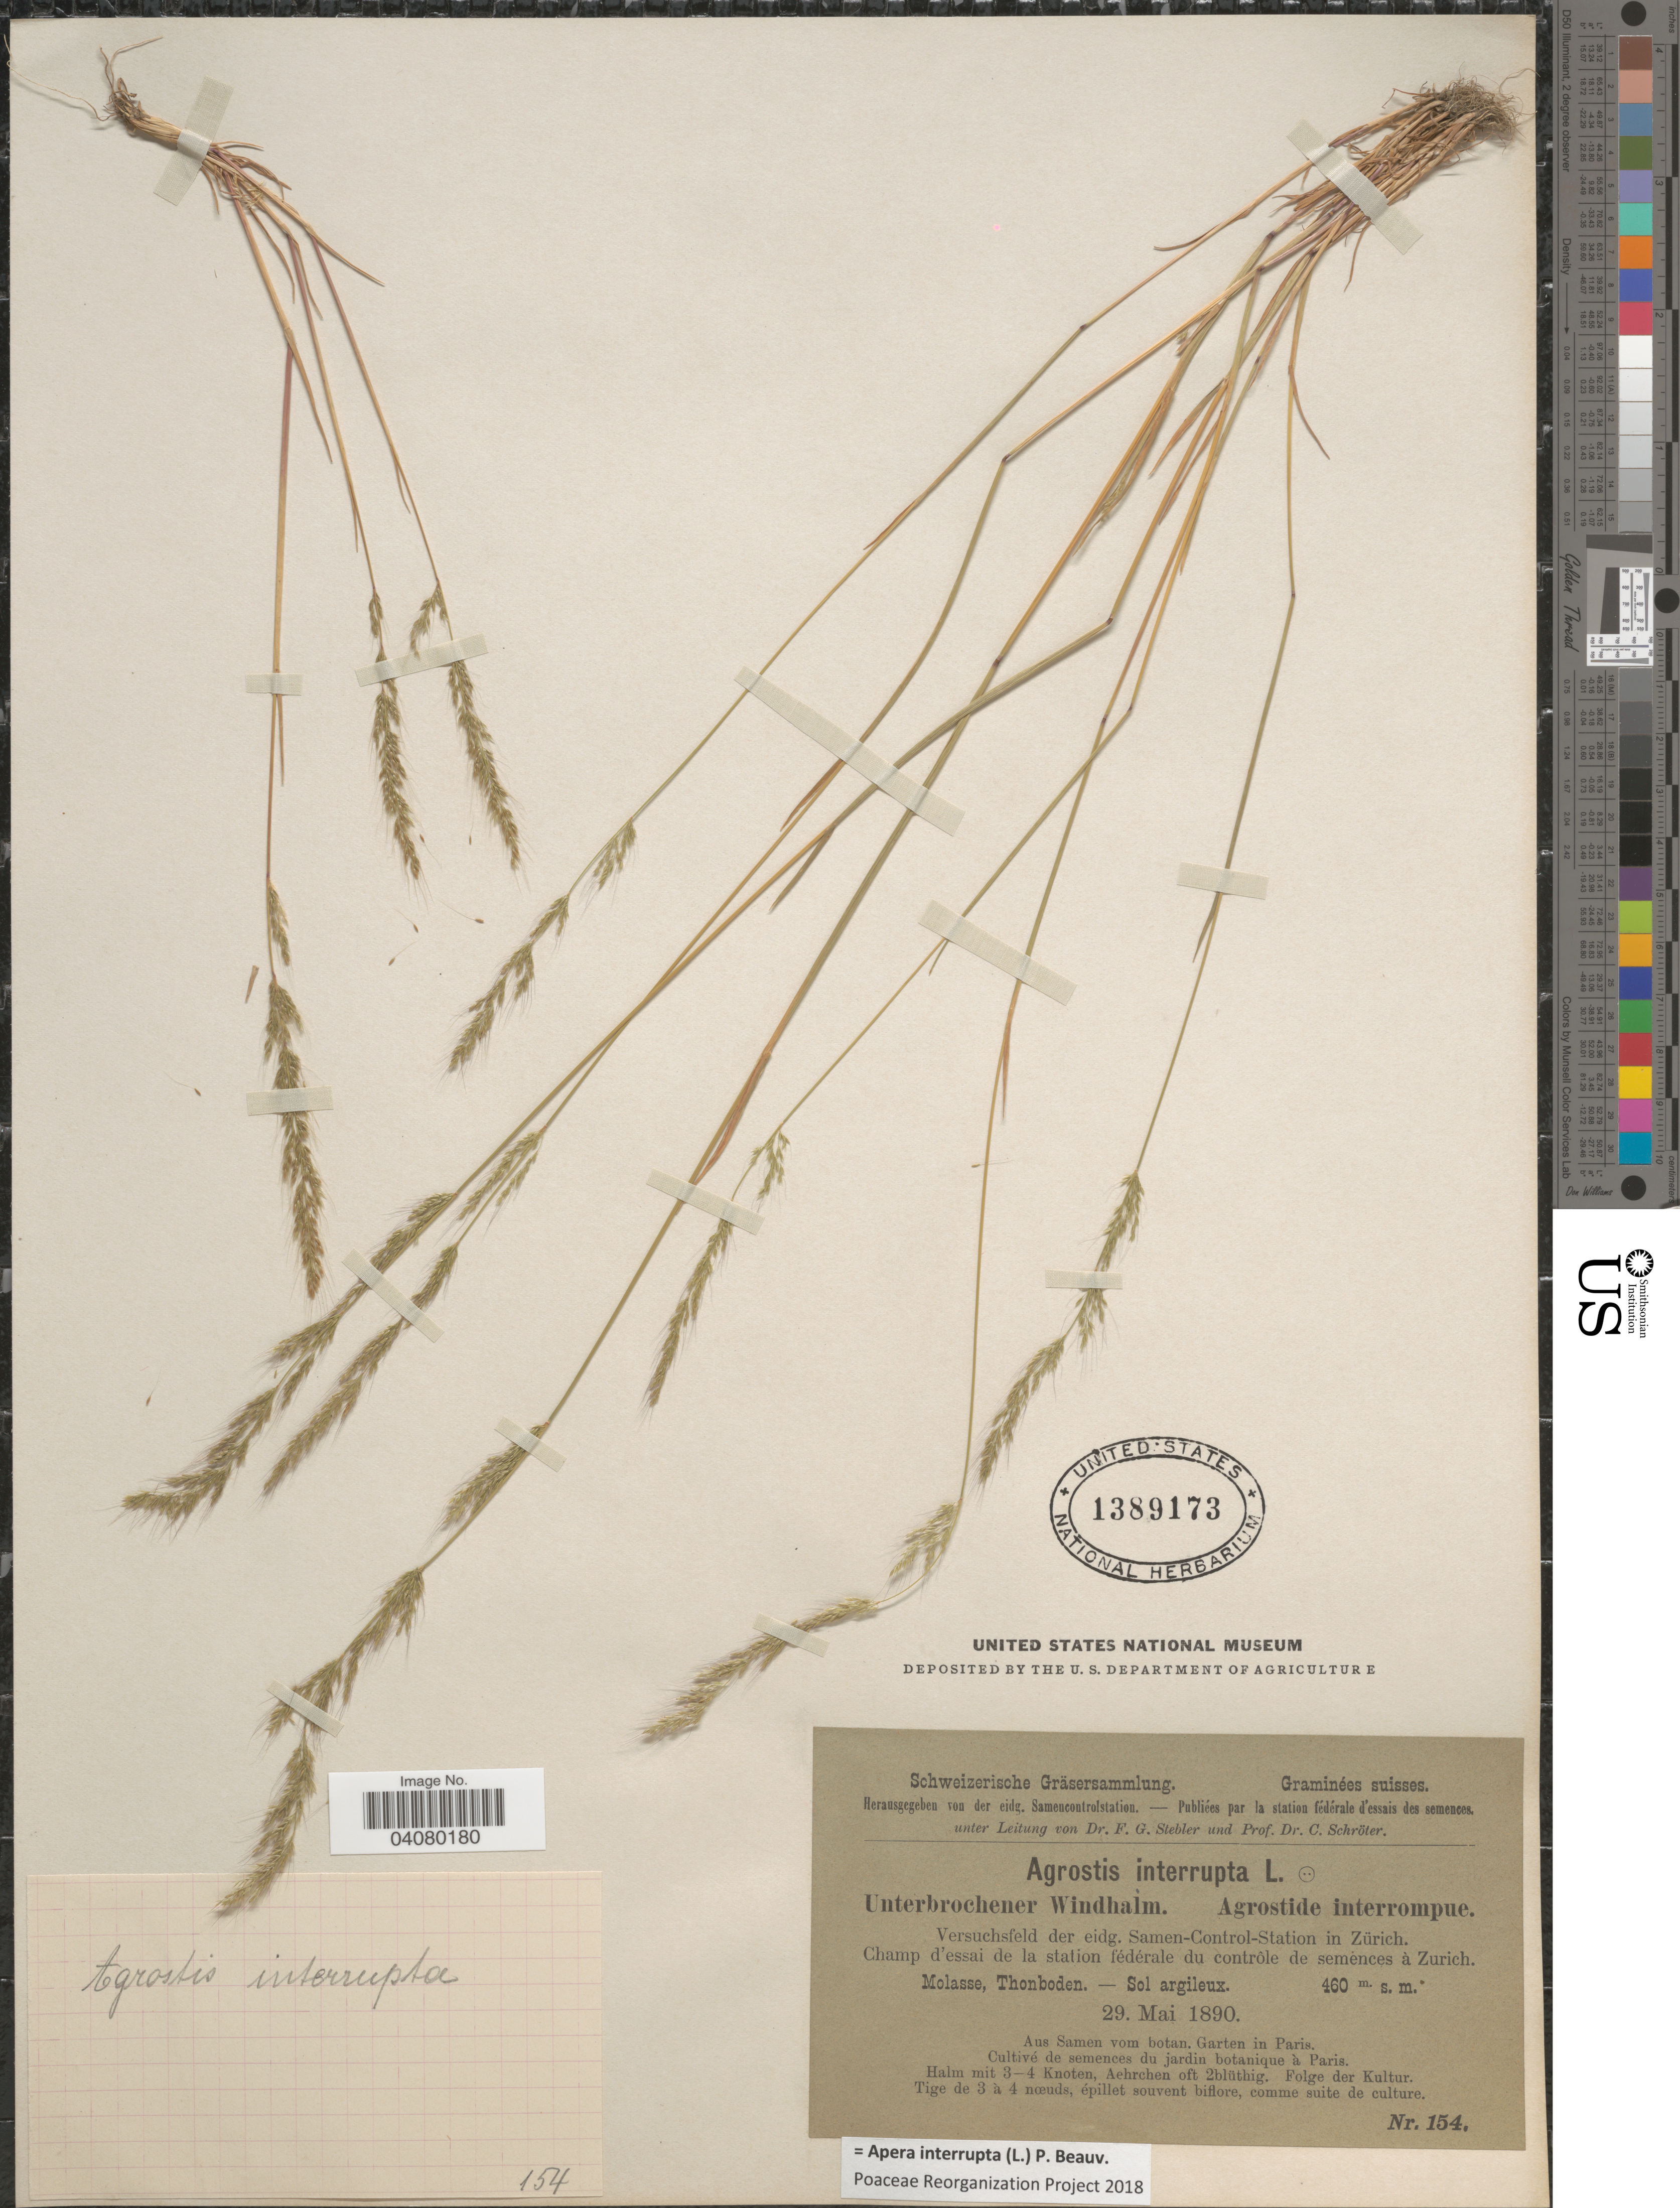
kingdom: Plantae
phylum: Tracheophyta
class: Liliopsida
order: Poales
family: Poaceae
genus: Apera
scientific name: Apera interrupta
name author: (L.) P. Beauv.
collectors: Stebler, F.G. & Schröter, C.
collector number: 154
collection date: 1890-05-29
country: Switzerland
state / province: Zurich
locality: Versuchsfeld der eidg. Samen-Control-Station in Zürich. Champ d'essai de la station fédérale du contrôle de semènces à Zurich. Molasse, Thonboden. - Sol argileux.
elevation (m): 460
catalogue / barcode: US 1389173